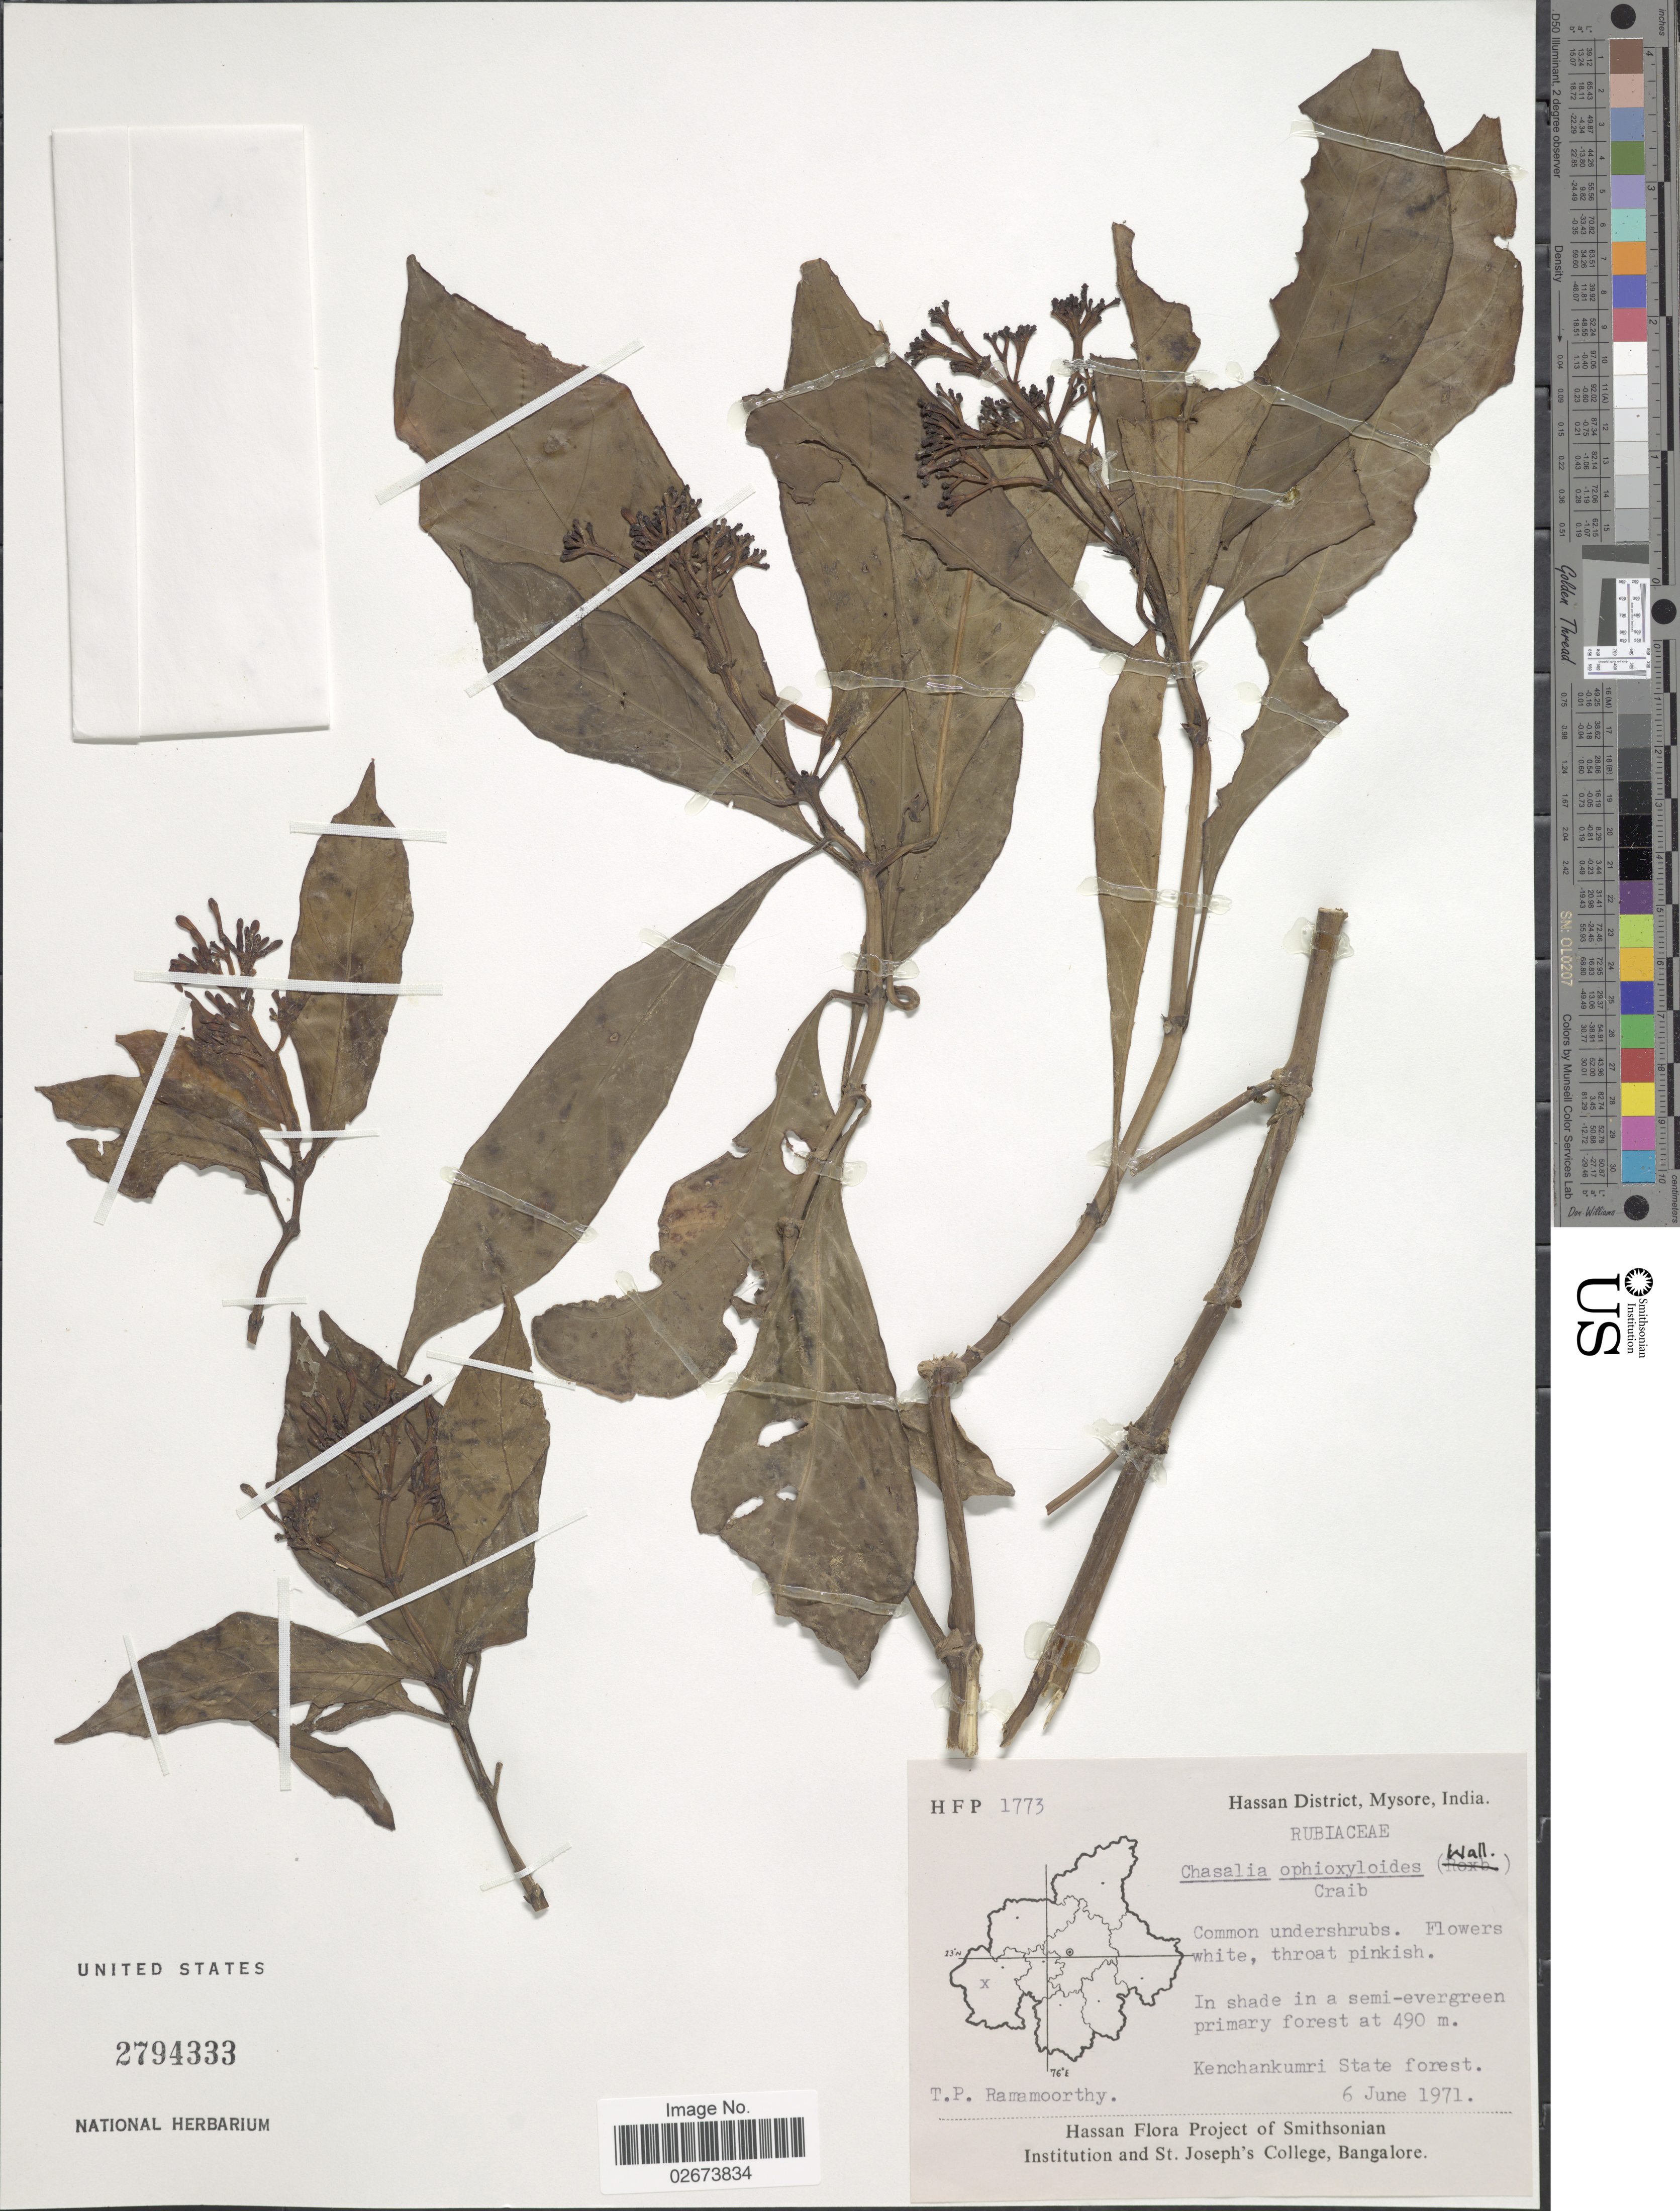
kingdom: Plantae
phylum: Tracheophyta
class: Magnoliopsida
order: Gentianales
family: Rubiaceae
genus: Chassalia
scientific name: Chassalia ophioxyloides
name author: (Wall.) Craib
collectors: T. P. Ramamoorthy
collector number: HFP 1773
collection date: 1971-06-06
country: India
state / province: Karnataka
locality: Hassan District, Mysore, Kenchankumri state forest.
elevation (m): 490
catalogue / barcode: US 2794333